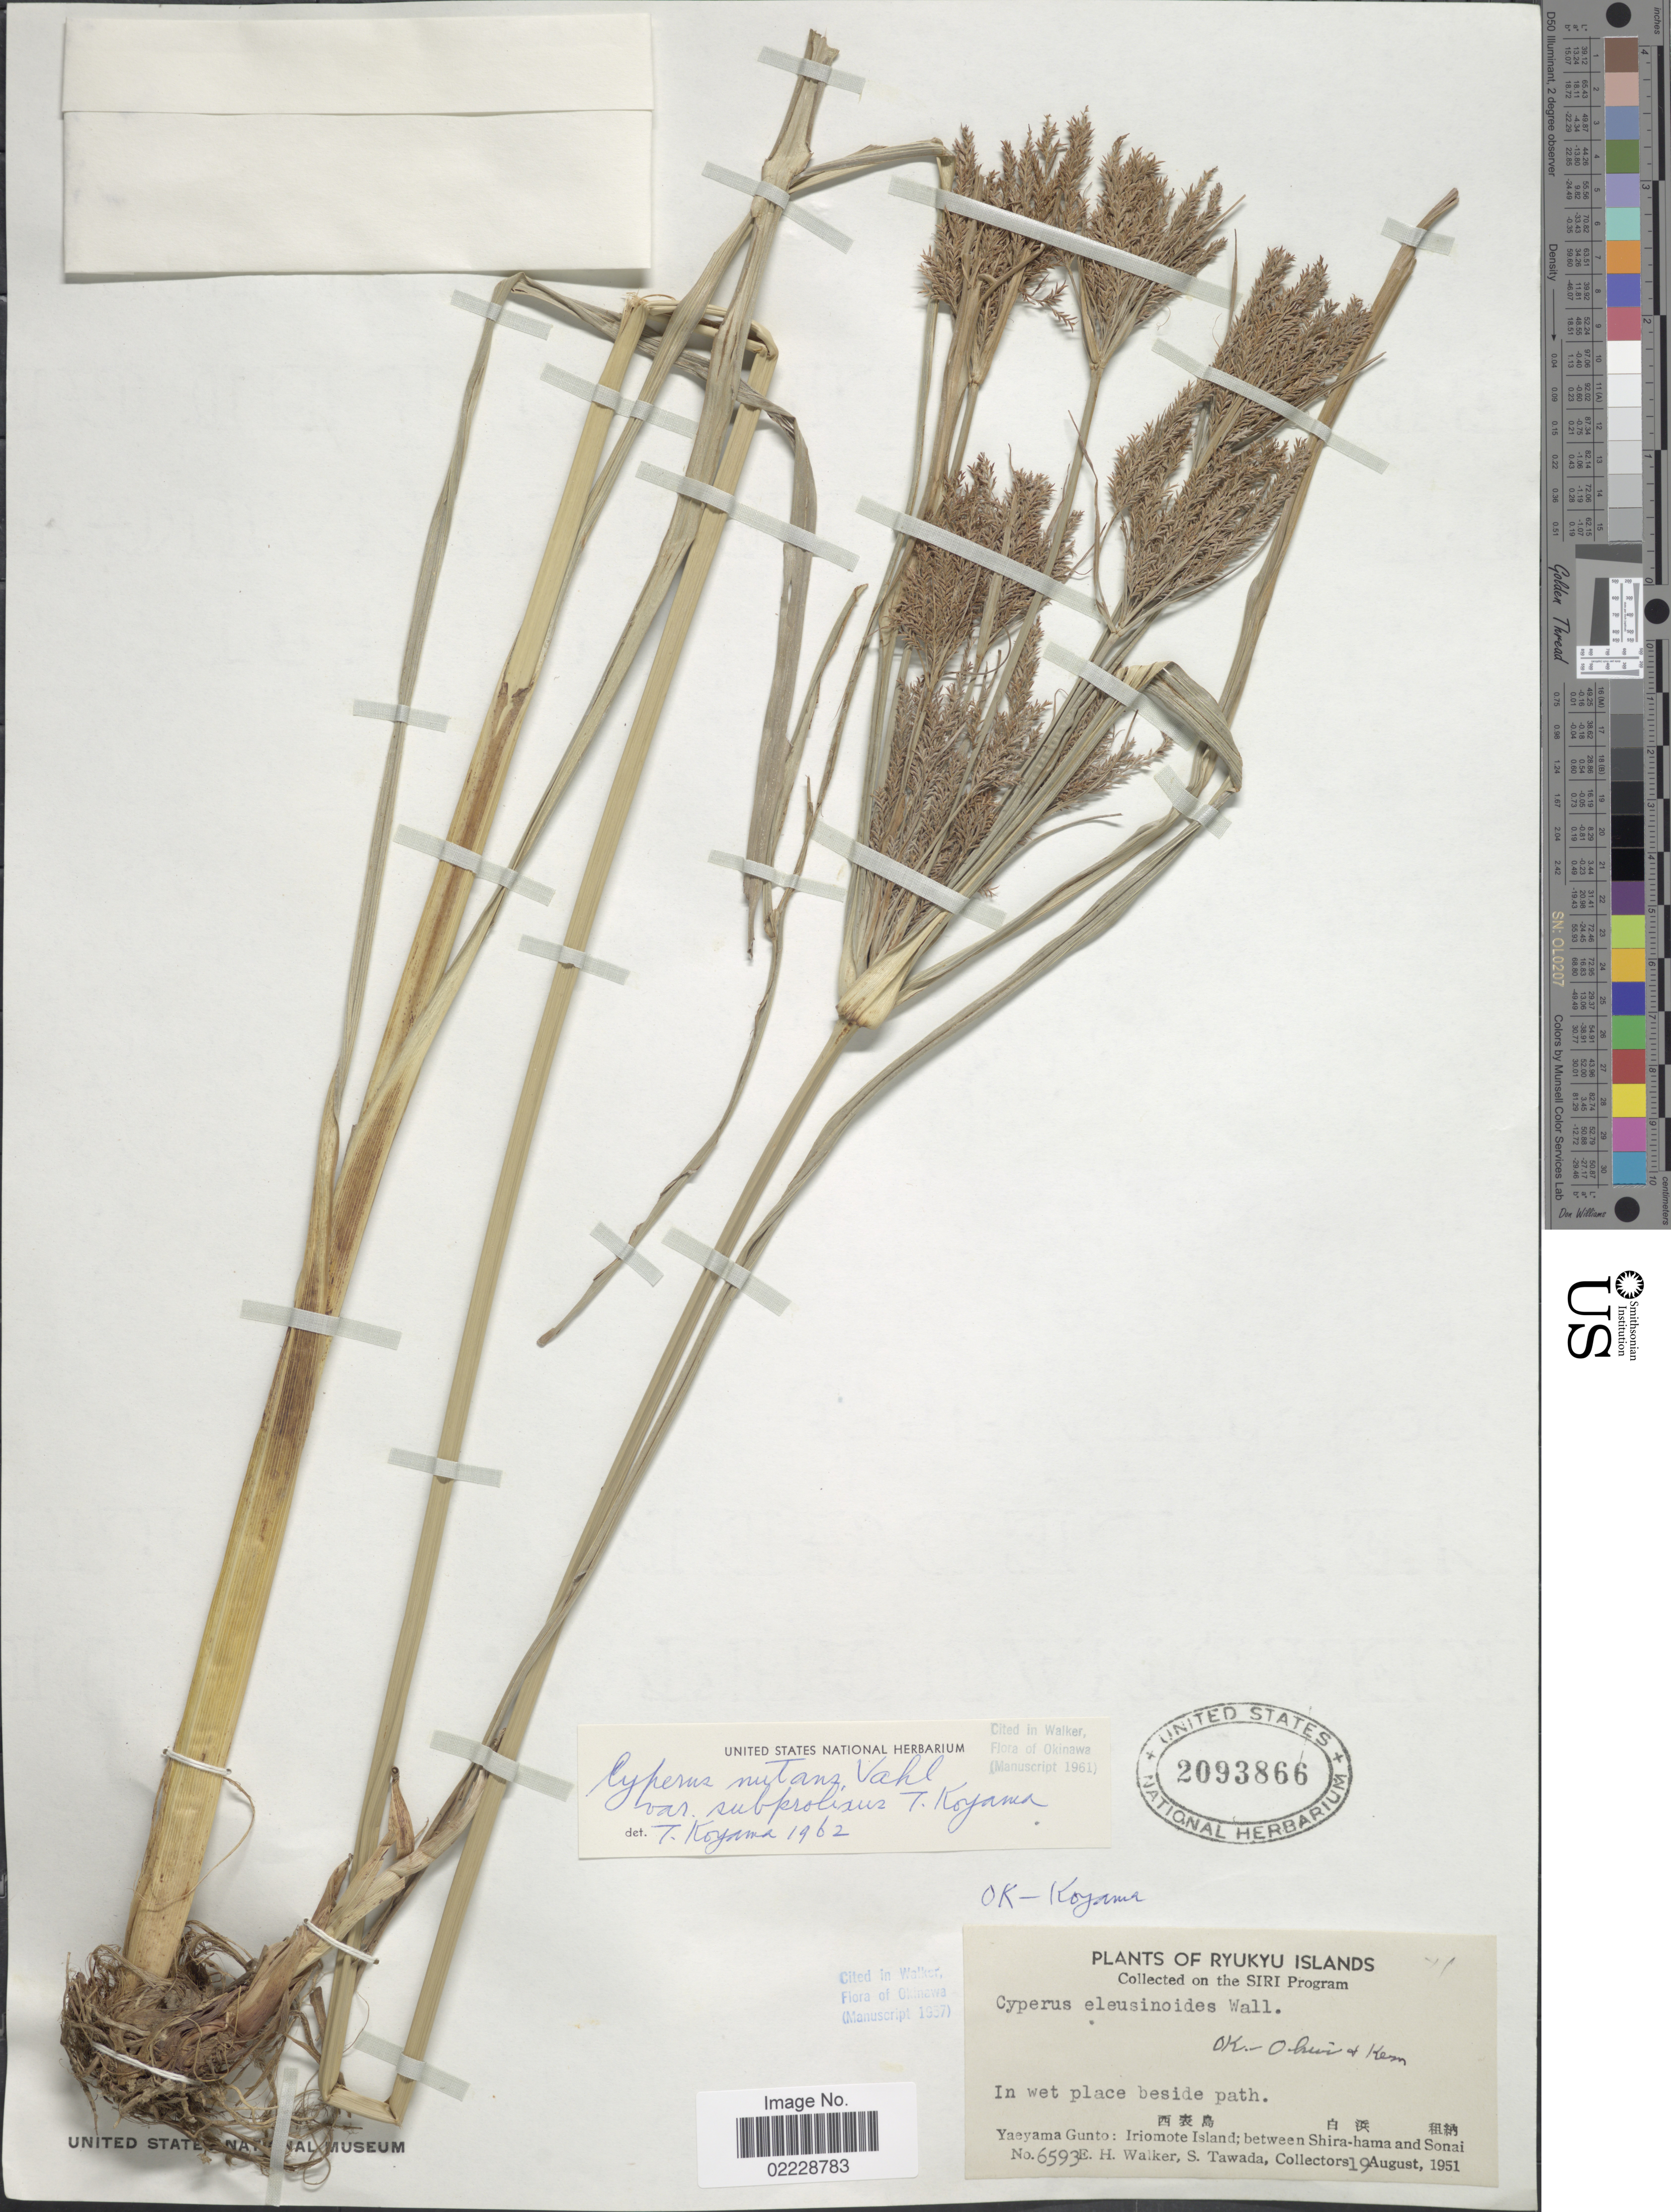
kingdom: Plantae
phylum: Tracheophyta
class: Liliopsida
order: Poales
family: Cyperaceae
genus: Cyperus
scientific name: Cyperus nutans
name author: Vahl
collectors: E. H. Walker & S. Tawada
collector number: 6593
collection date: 1951-08-19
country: Japan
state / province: Okinawa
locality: Ryukyu Islands, Yaeyama Gunto: Iriomote Island, Between Shira-hama and Sonai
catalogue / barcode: US 2093866